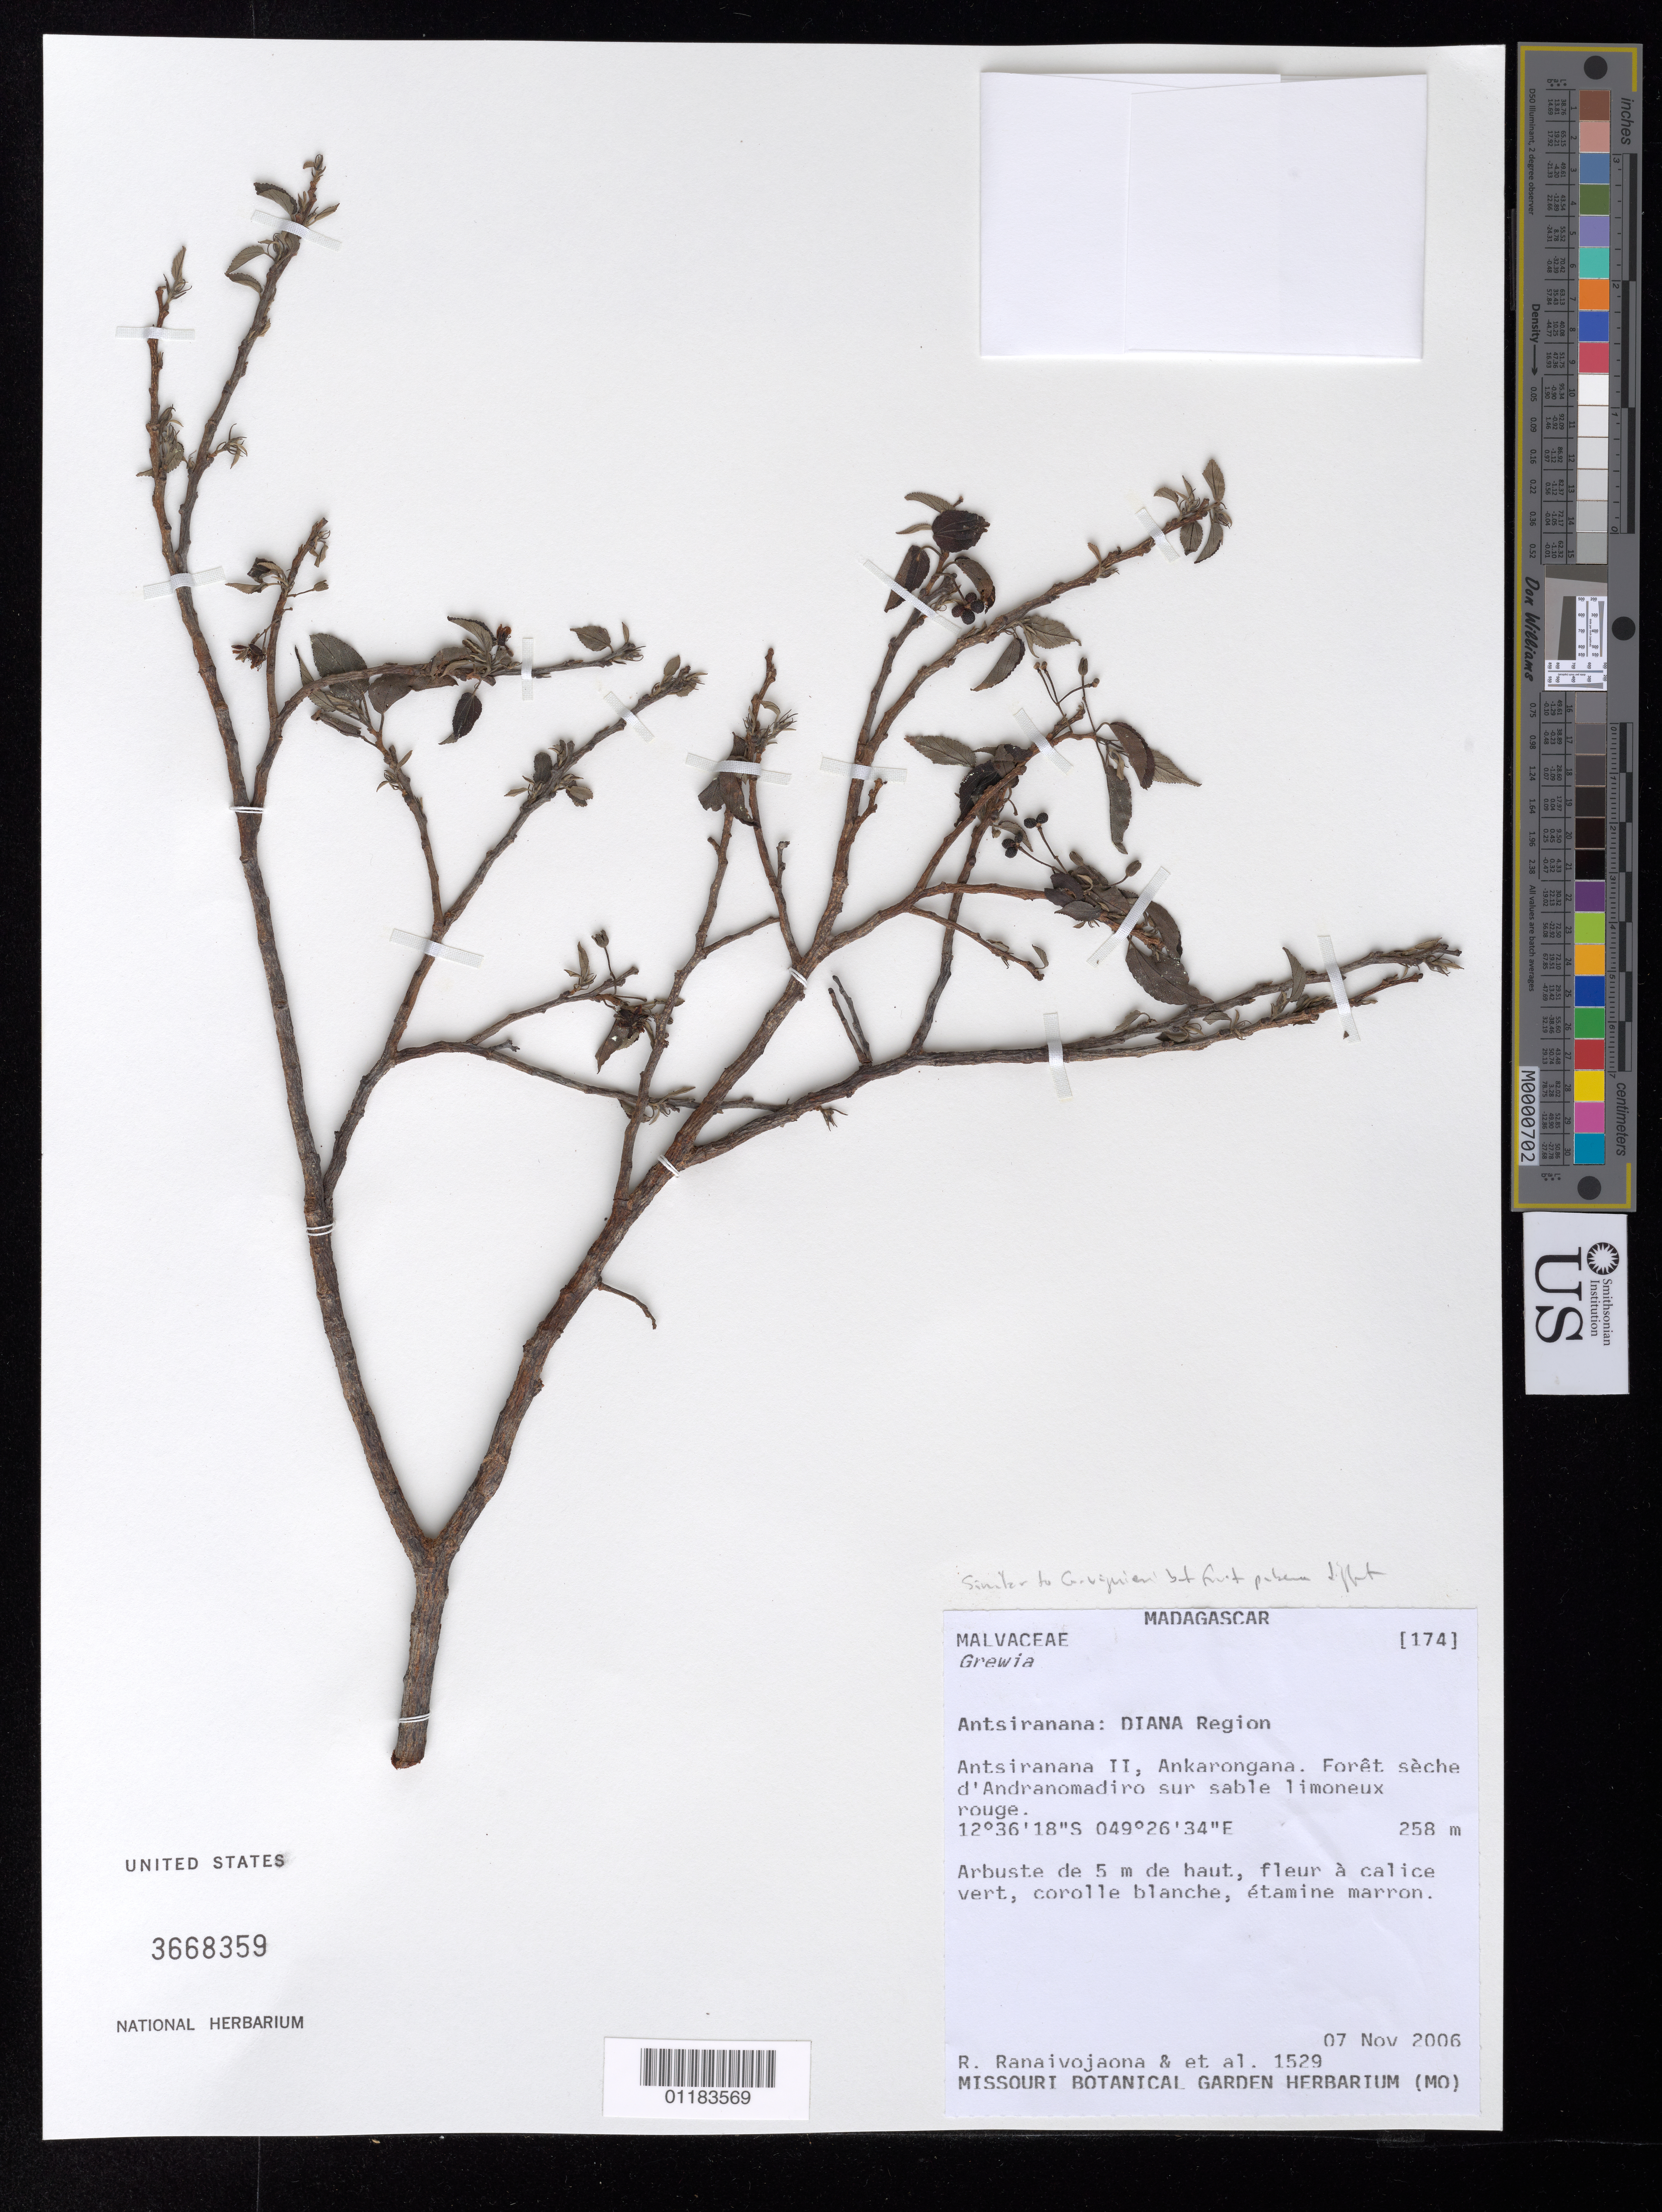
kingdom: Plantae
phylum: Tracheophyta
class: Magnoliopsida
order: Malvales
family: Malvaceae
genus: Grewia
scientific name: Grewia ambongoensis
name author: Baill.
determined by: Jourdain-Fievet, Lucile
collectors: R. Ranaivojaona et al.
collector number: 1529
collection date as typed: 7 Nov 2006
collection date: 2006-11-07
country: Madagascar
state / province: Diana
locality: Antsiranana II, Ankarongana. d'Andranomadiro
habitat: foret seche sur sable limoneux rouge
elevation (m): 258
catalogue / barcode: US 3668359